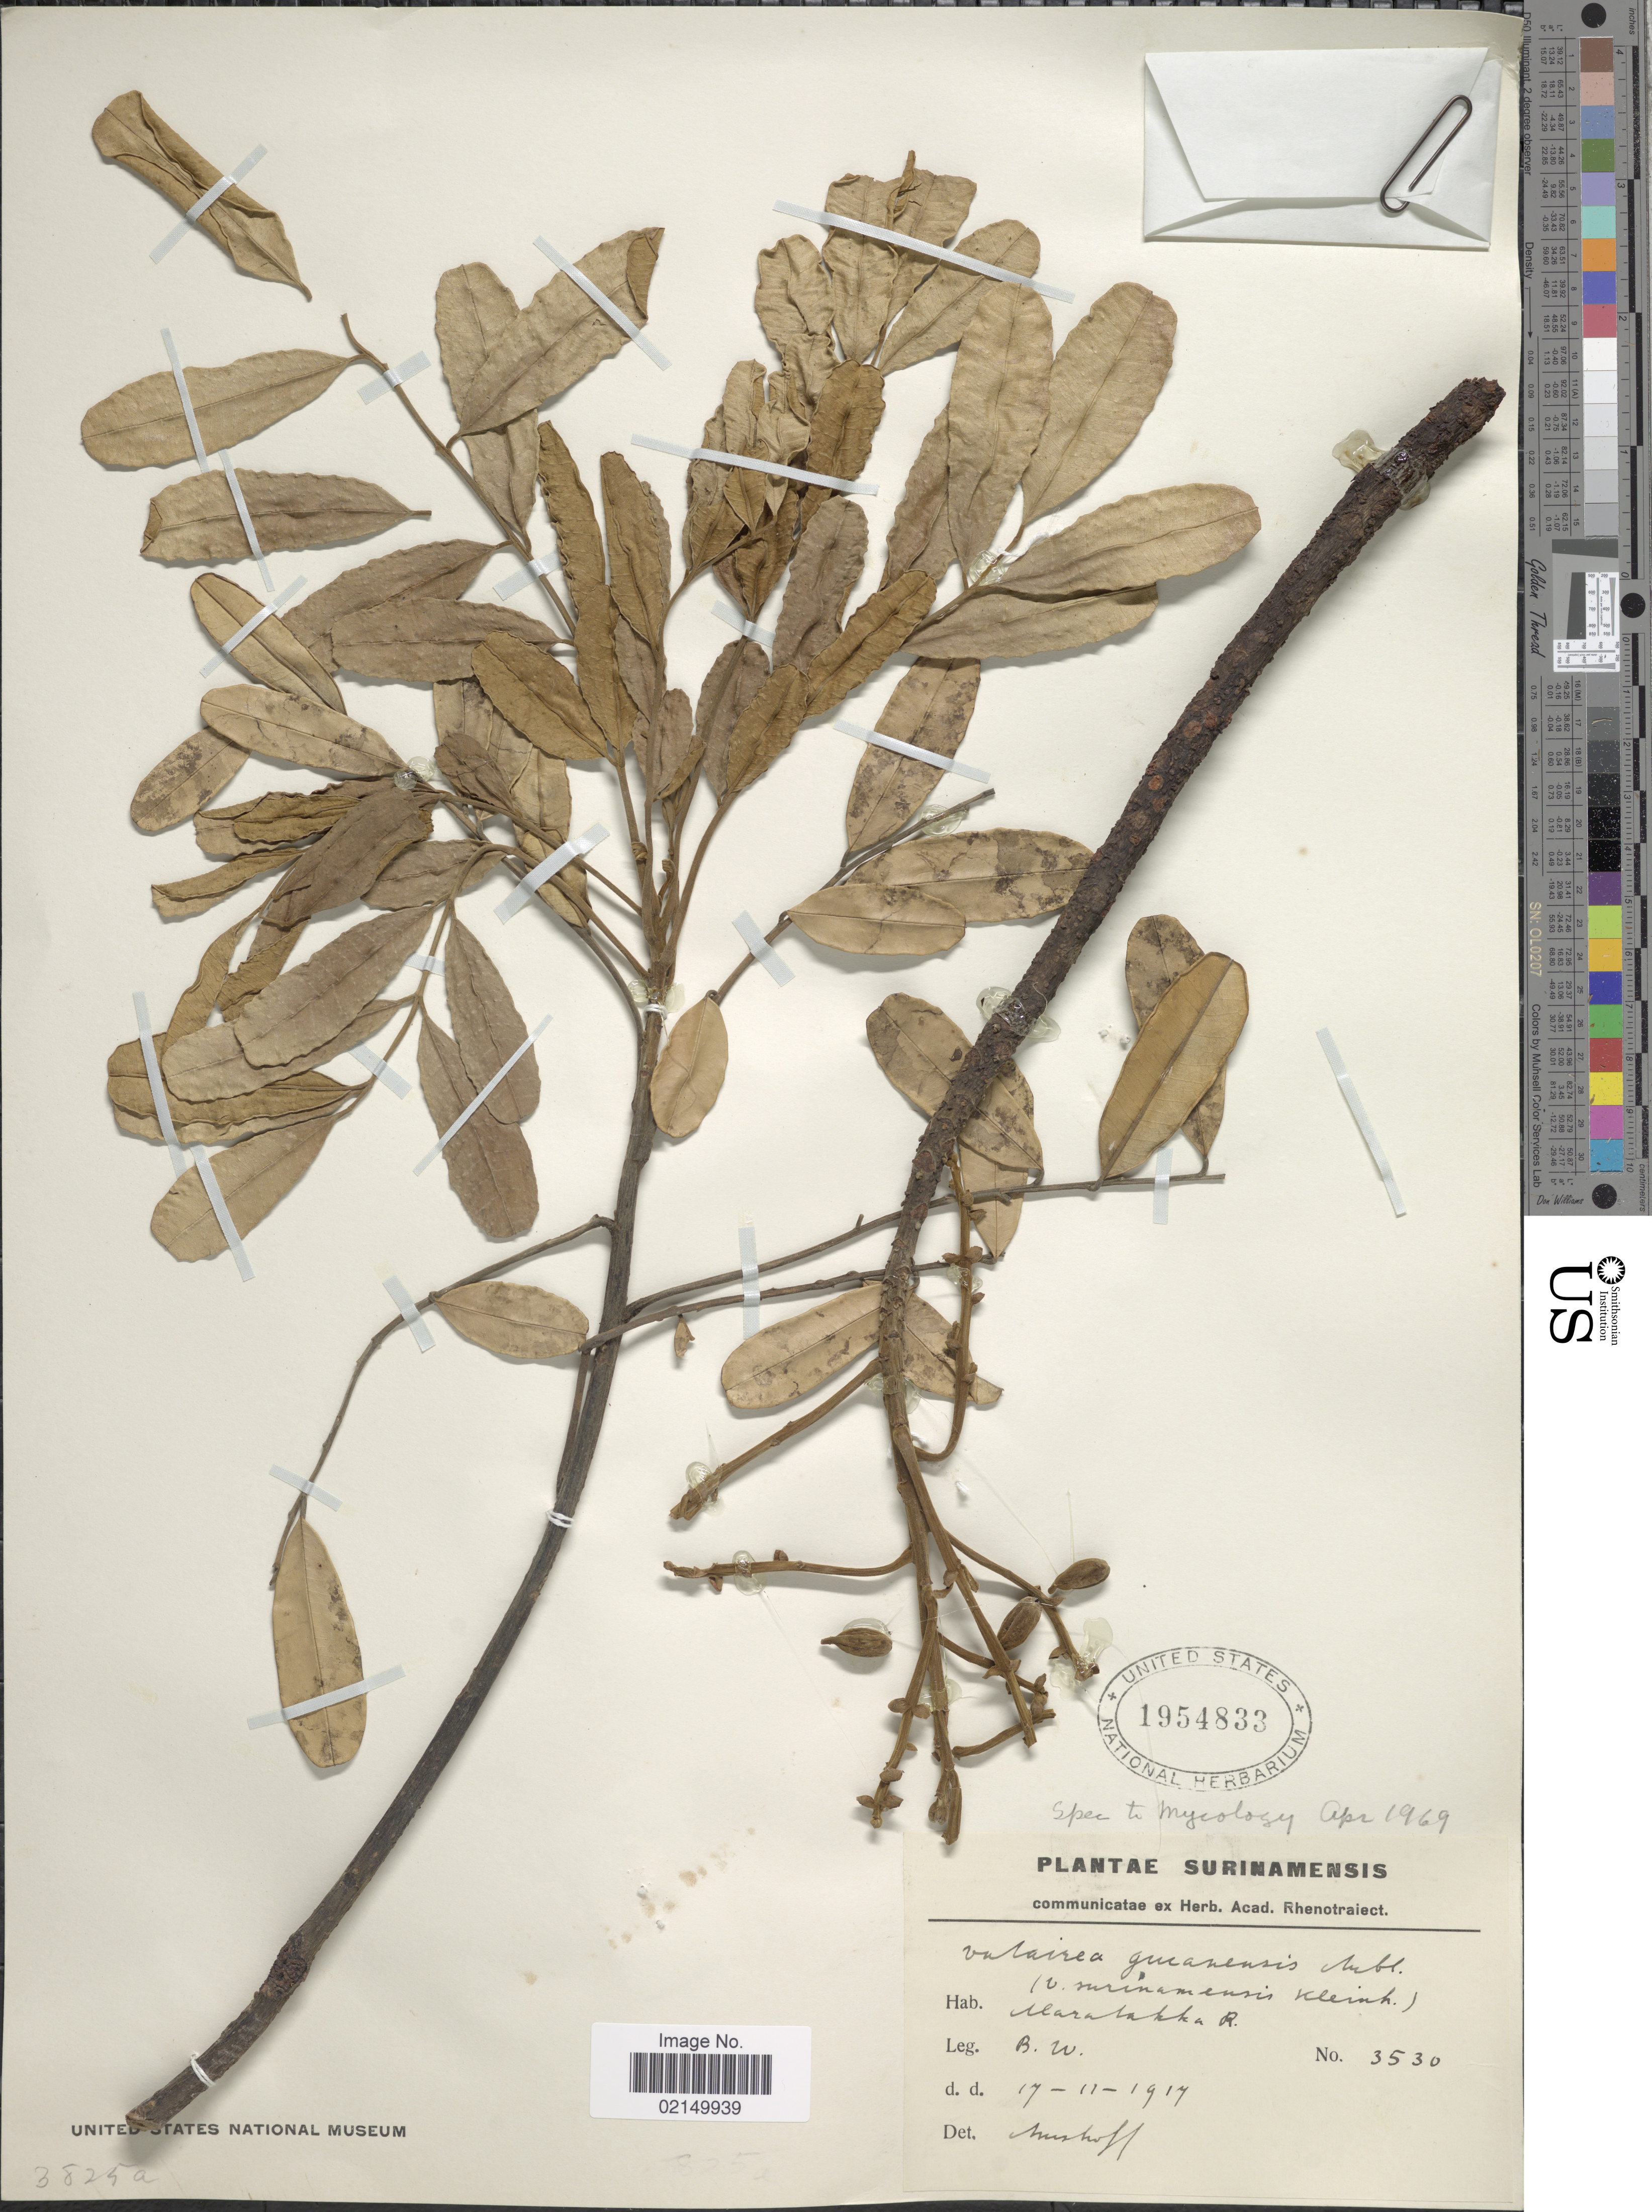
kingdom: Plantae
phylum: Tracheophyta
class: Magnoliopsida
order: Fabales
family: Fabaceae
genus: Vatairea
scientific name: Vatairea guianensis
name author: Aubl.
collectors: B. W.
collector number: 3530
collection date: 1917-02-17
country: Suriname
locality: Maratakka R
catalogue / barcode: US 1954833